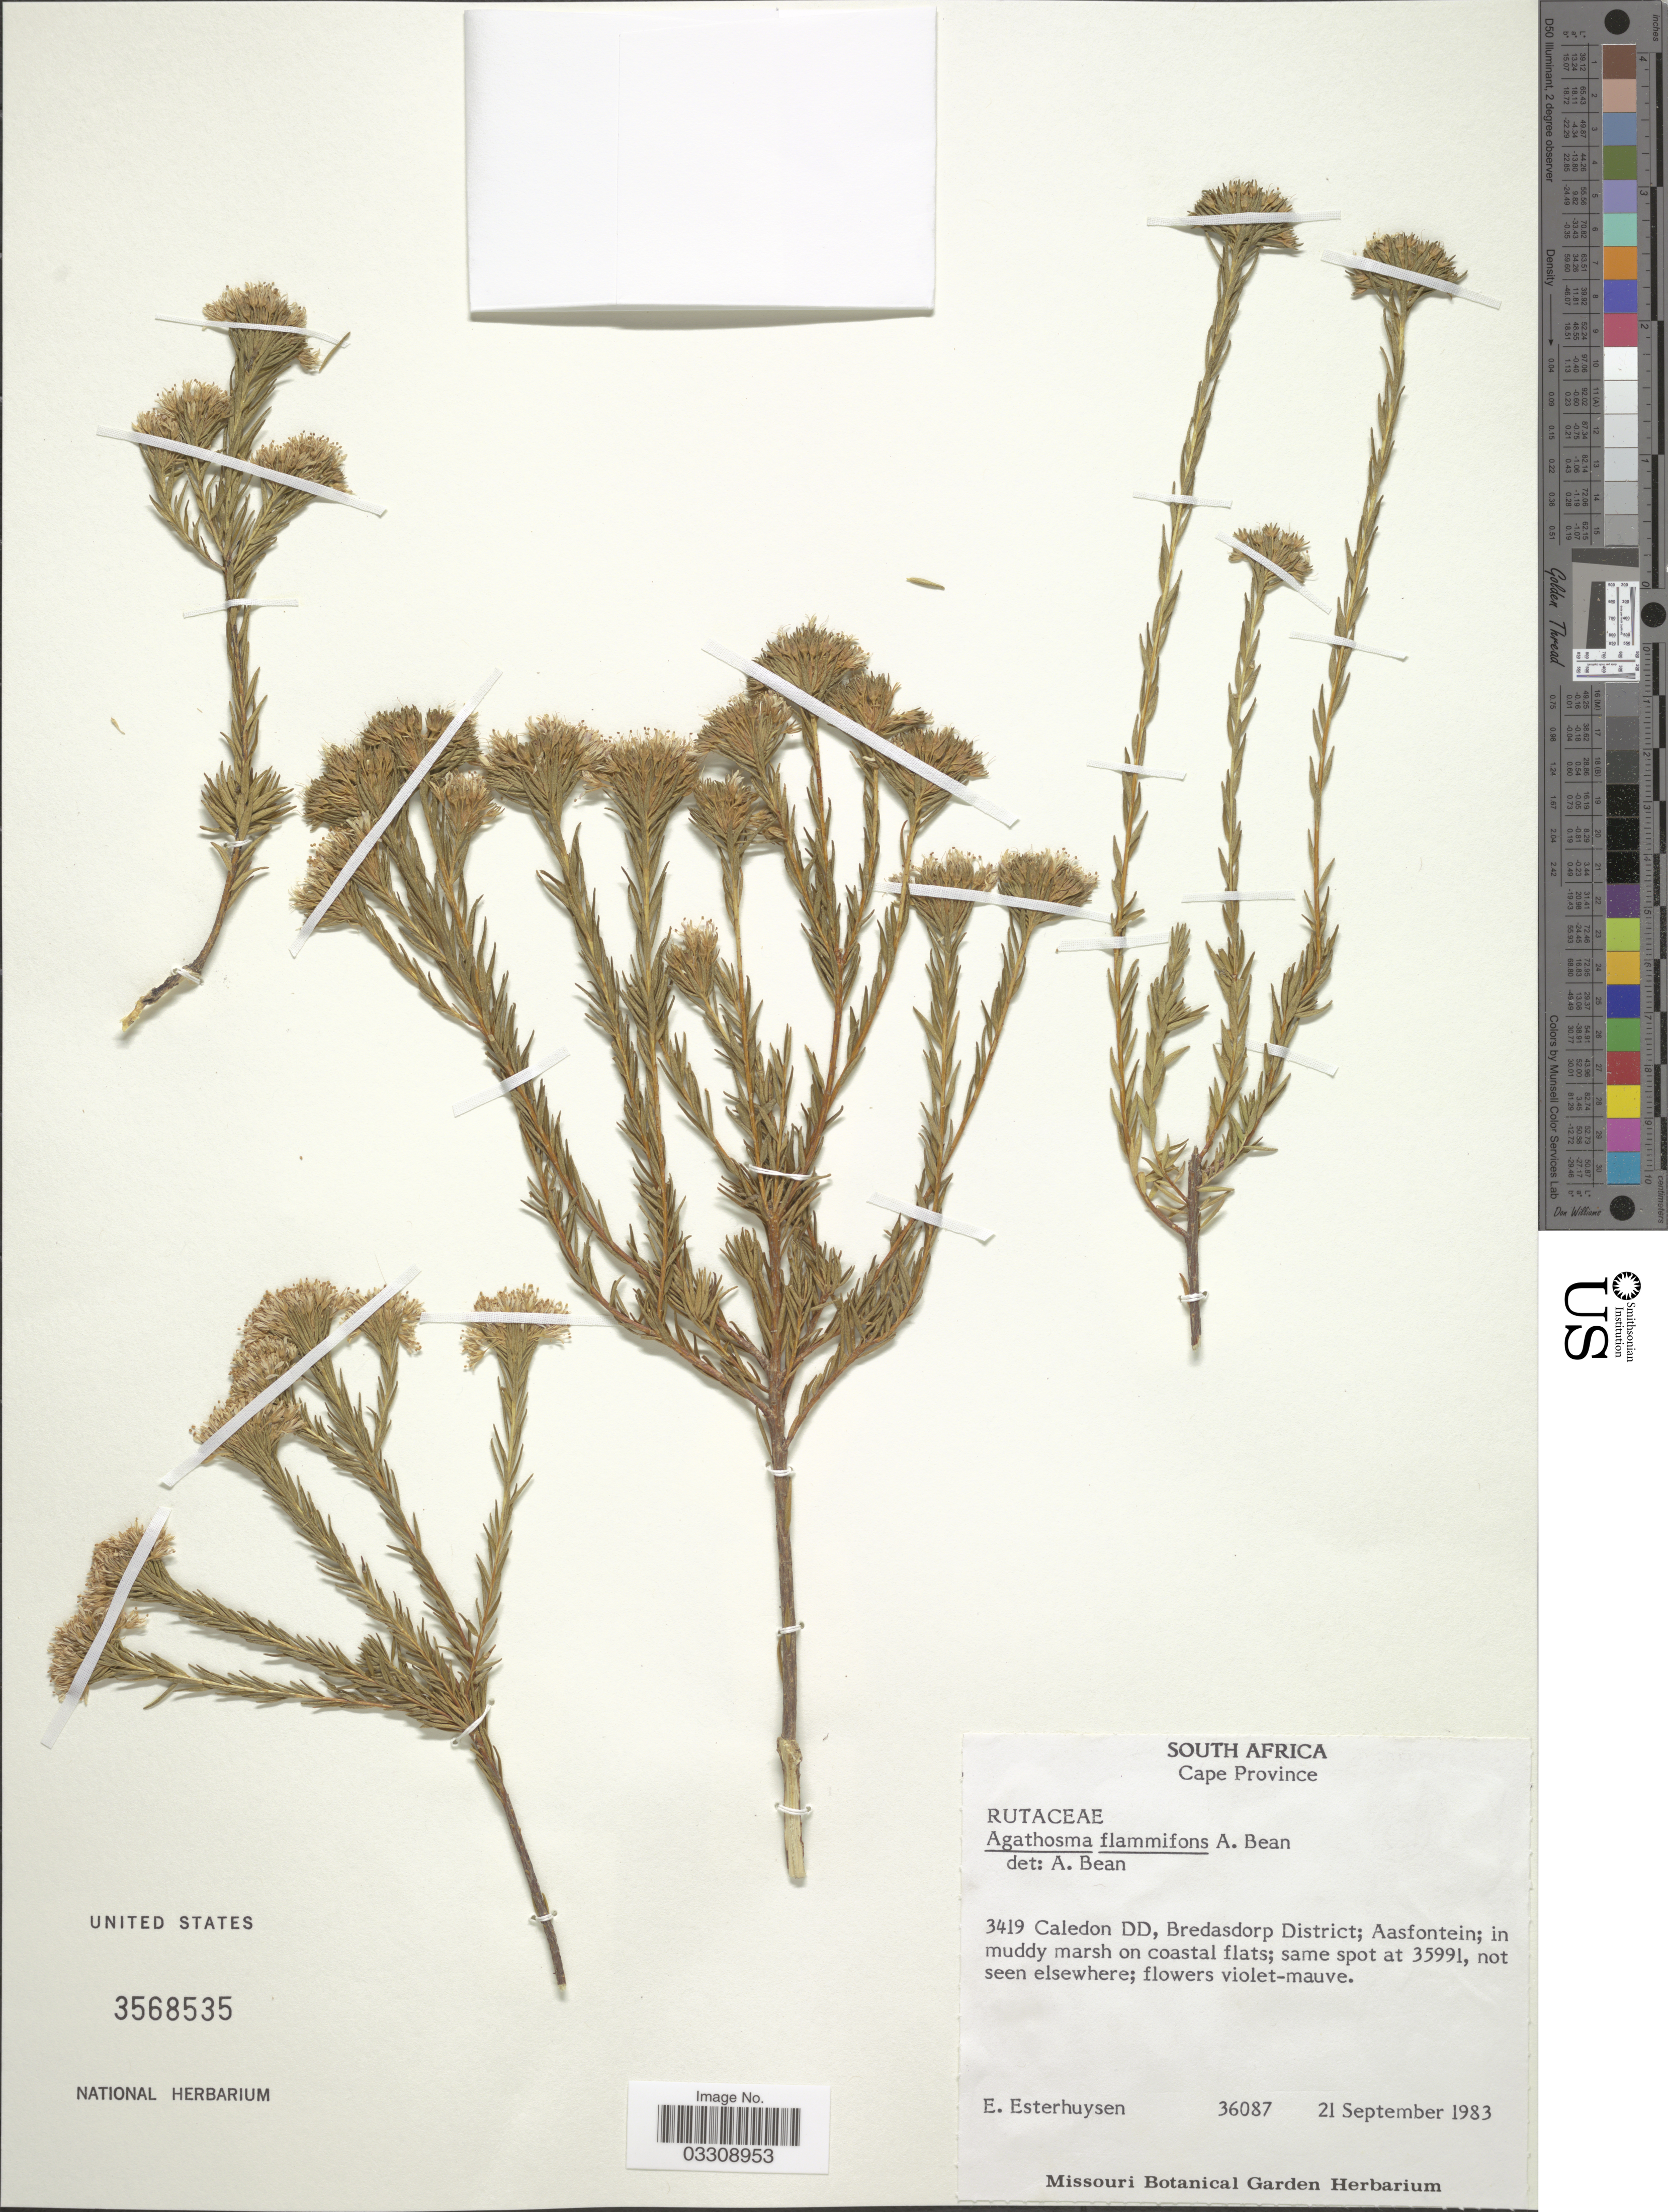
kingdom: Plantae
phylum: Tracheophyta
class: Magnoliopsida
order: Sapindales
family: Rutaceae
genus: Agathosma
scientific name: Agathosma glabrata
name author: Bartl. & H.L. Wendl.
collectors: E. E. Esterhuysen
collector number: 36087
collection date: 1983-09-21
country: South Africa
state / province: Western Cape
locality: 3419 Caledon DD, Bredasdorp District; Aasfontein.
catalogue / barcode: US 3568535